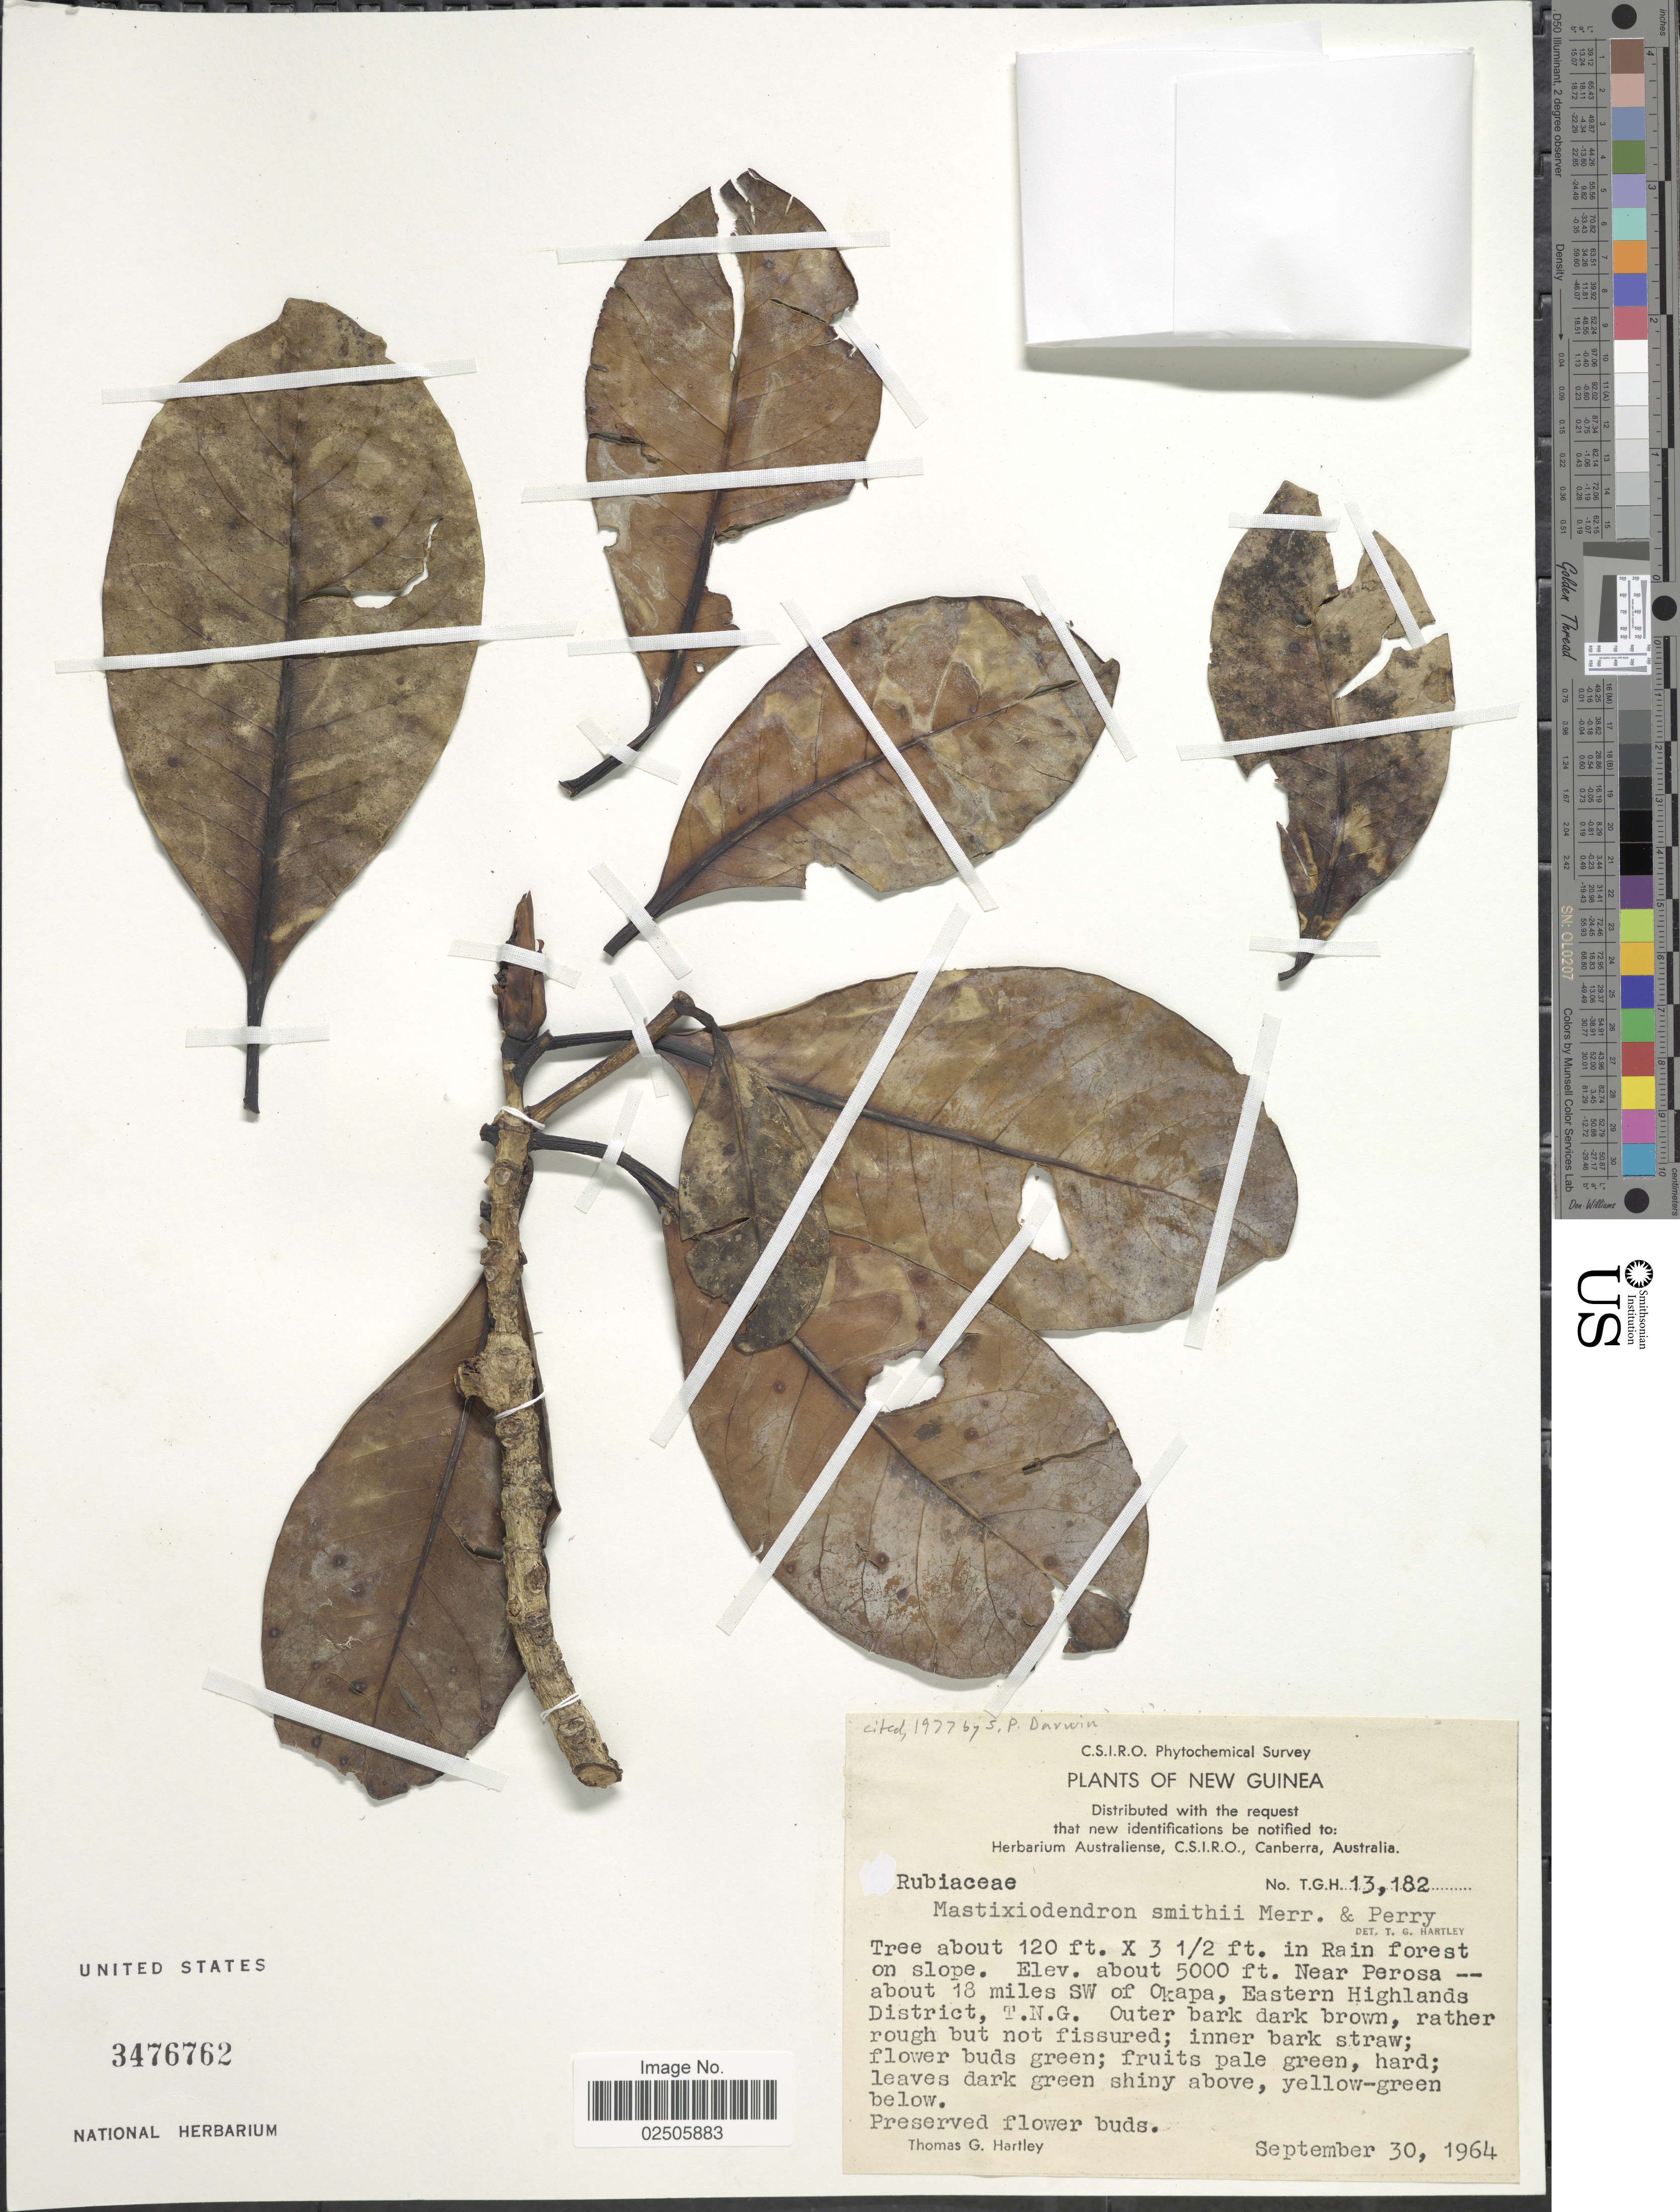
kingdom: Plantae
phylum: Tracheophyta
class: Magnoliopsida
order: Gentianales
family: Rubiaceae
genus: Mastixiodendron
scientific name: Mastixiodendron smithii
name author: Merr. & L.M. Perry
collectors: T. G. Hartley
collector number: TGH13182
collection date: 1964-09-30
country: Papua New Guinea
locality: New Guinea, Near Perosa, about 18 miles SW of Okapa, Eastern Highlands District, T.N.G.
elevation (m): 1524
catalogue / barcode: US 3476762